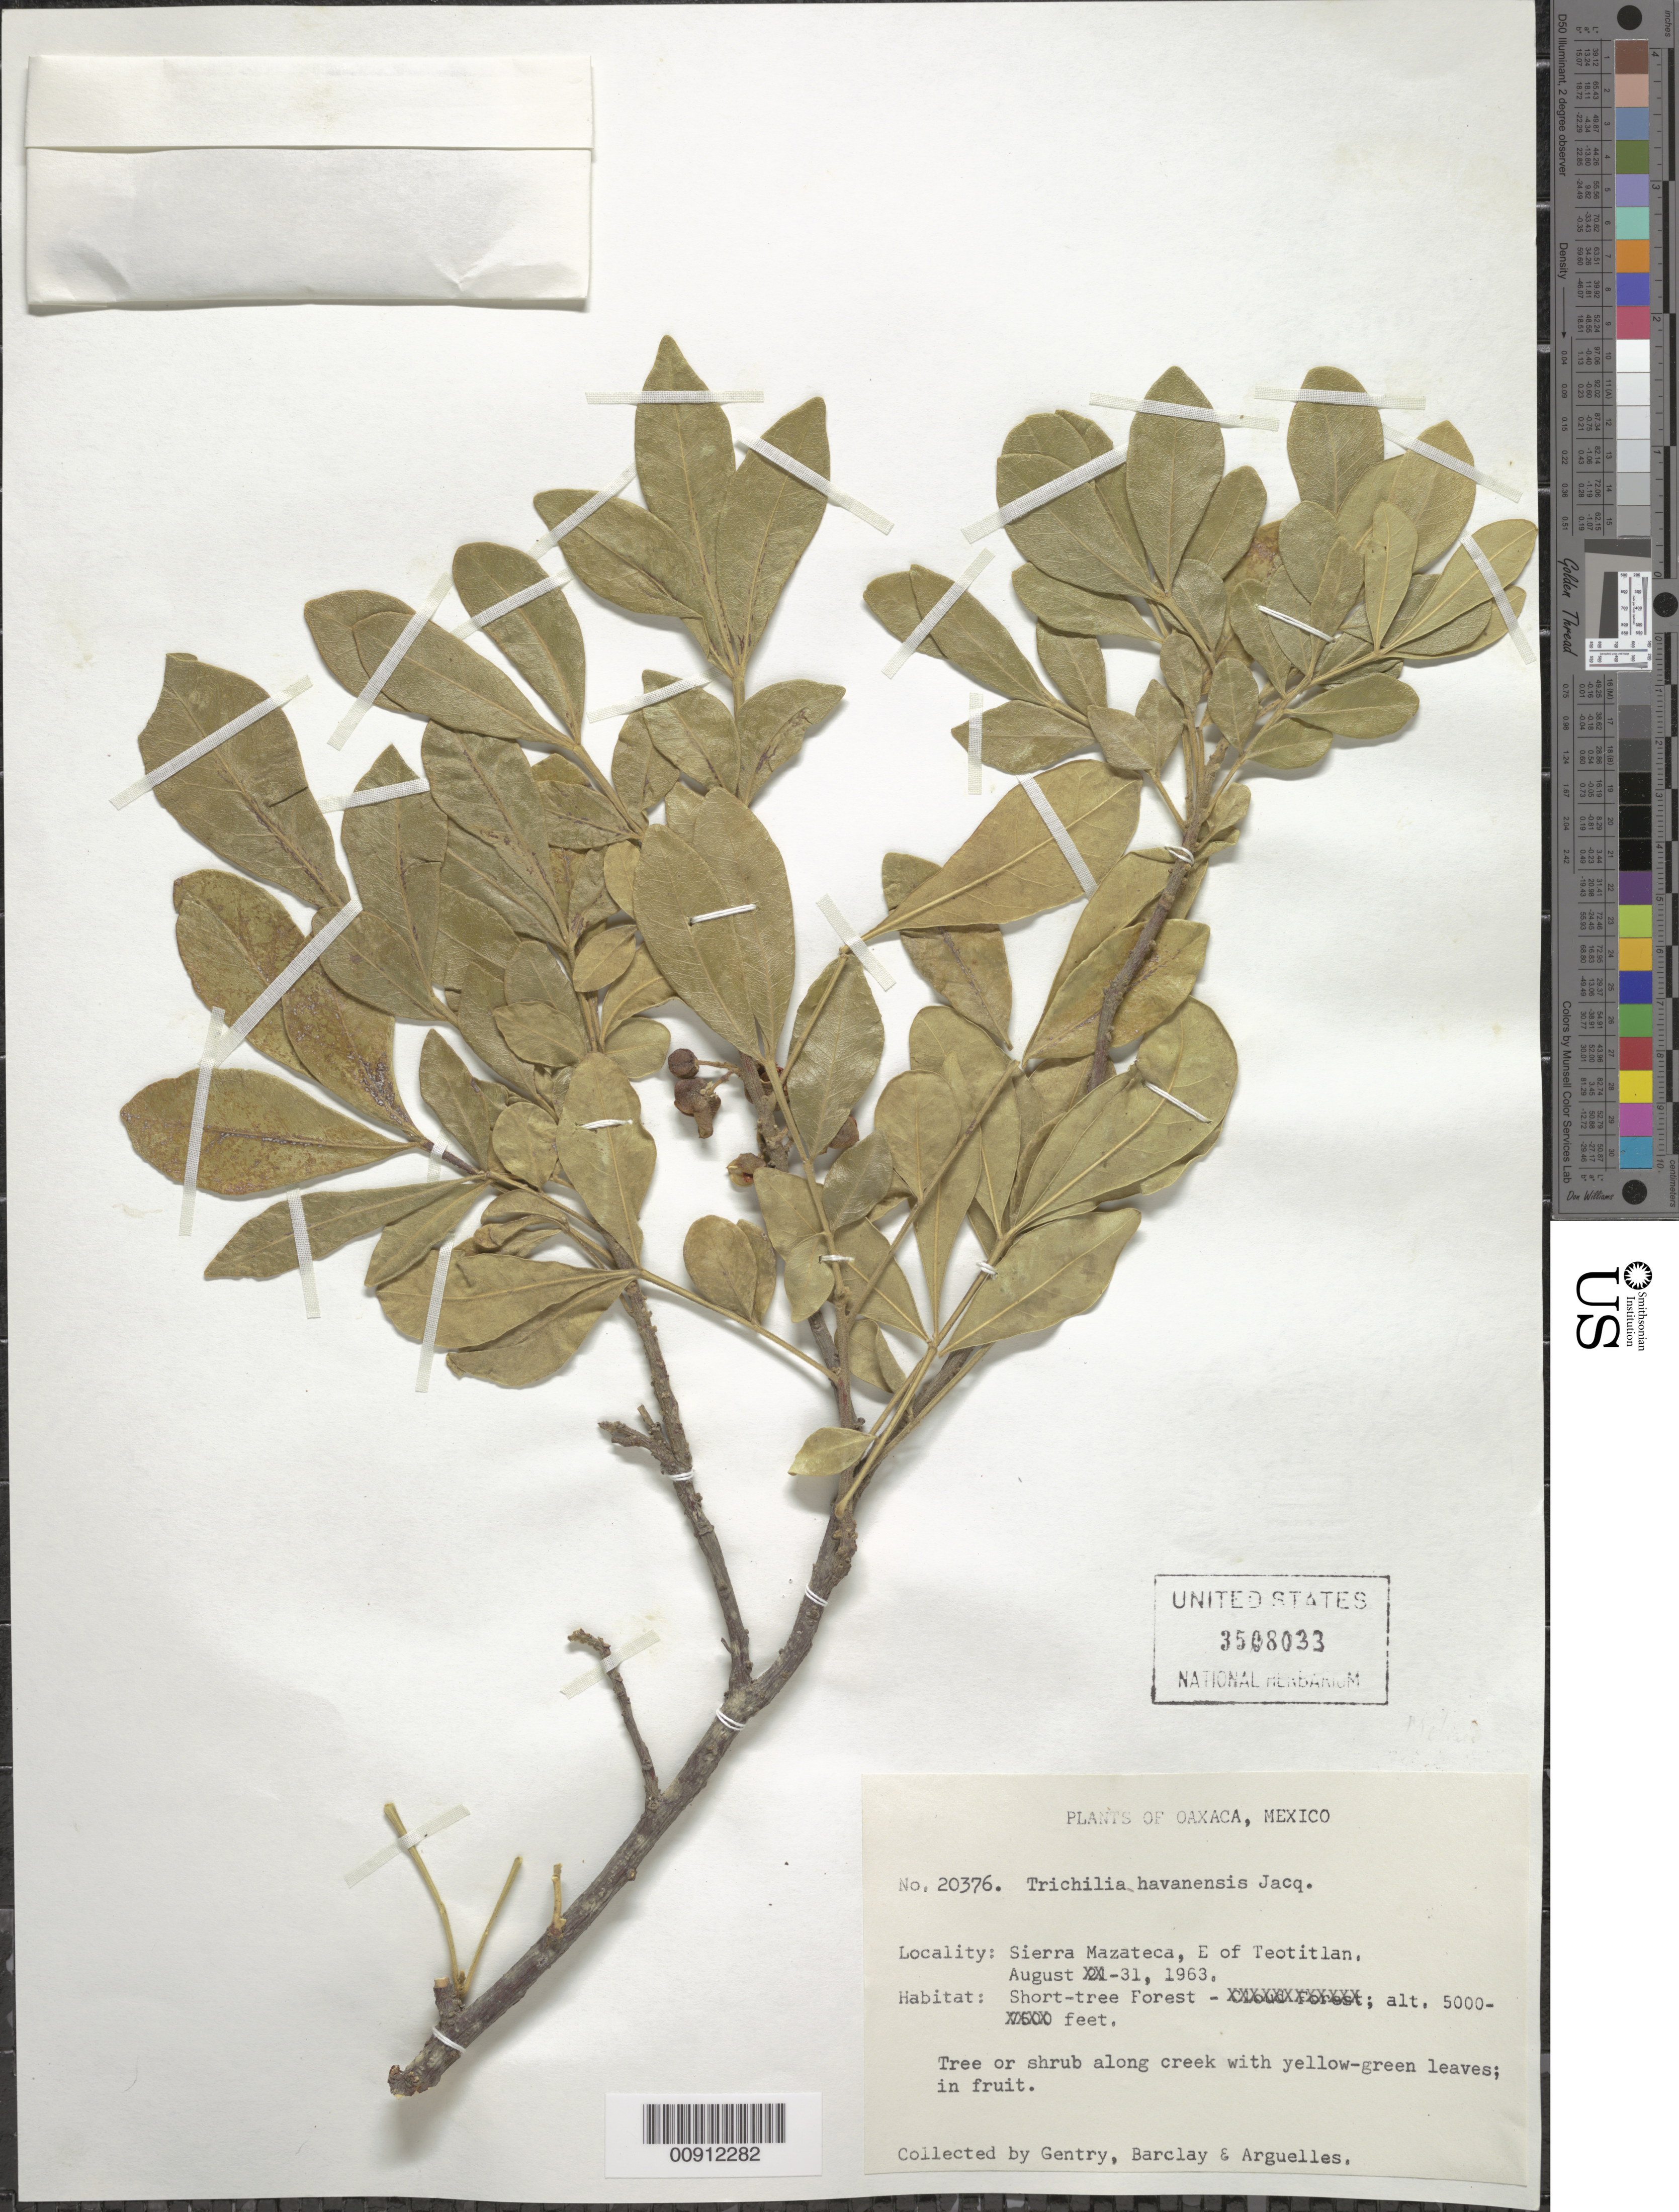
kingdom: Plantae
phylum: Tracheophyta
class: Magnoliopsida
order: Sapindales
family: Meliaceae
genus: Trichilia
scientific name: Trichilia havanensis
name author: Jacq.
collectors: Gentry, --, -- Barclay & Arguelles, --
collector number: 20376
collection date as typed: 31 Aug 1963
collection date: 1963-08-31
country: Mexico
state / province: Oaxaca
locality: Sierra Mazateca, E of Teotitlan, Oaxaca.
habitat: Short-tree forest.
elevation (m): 1524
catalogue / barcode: US 3508033